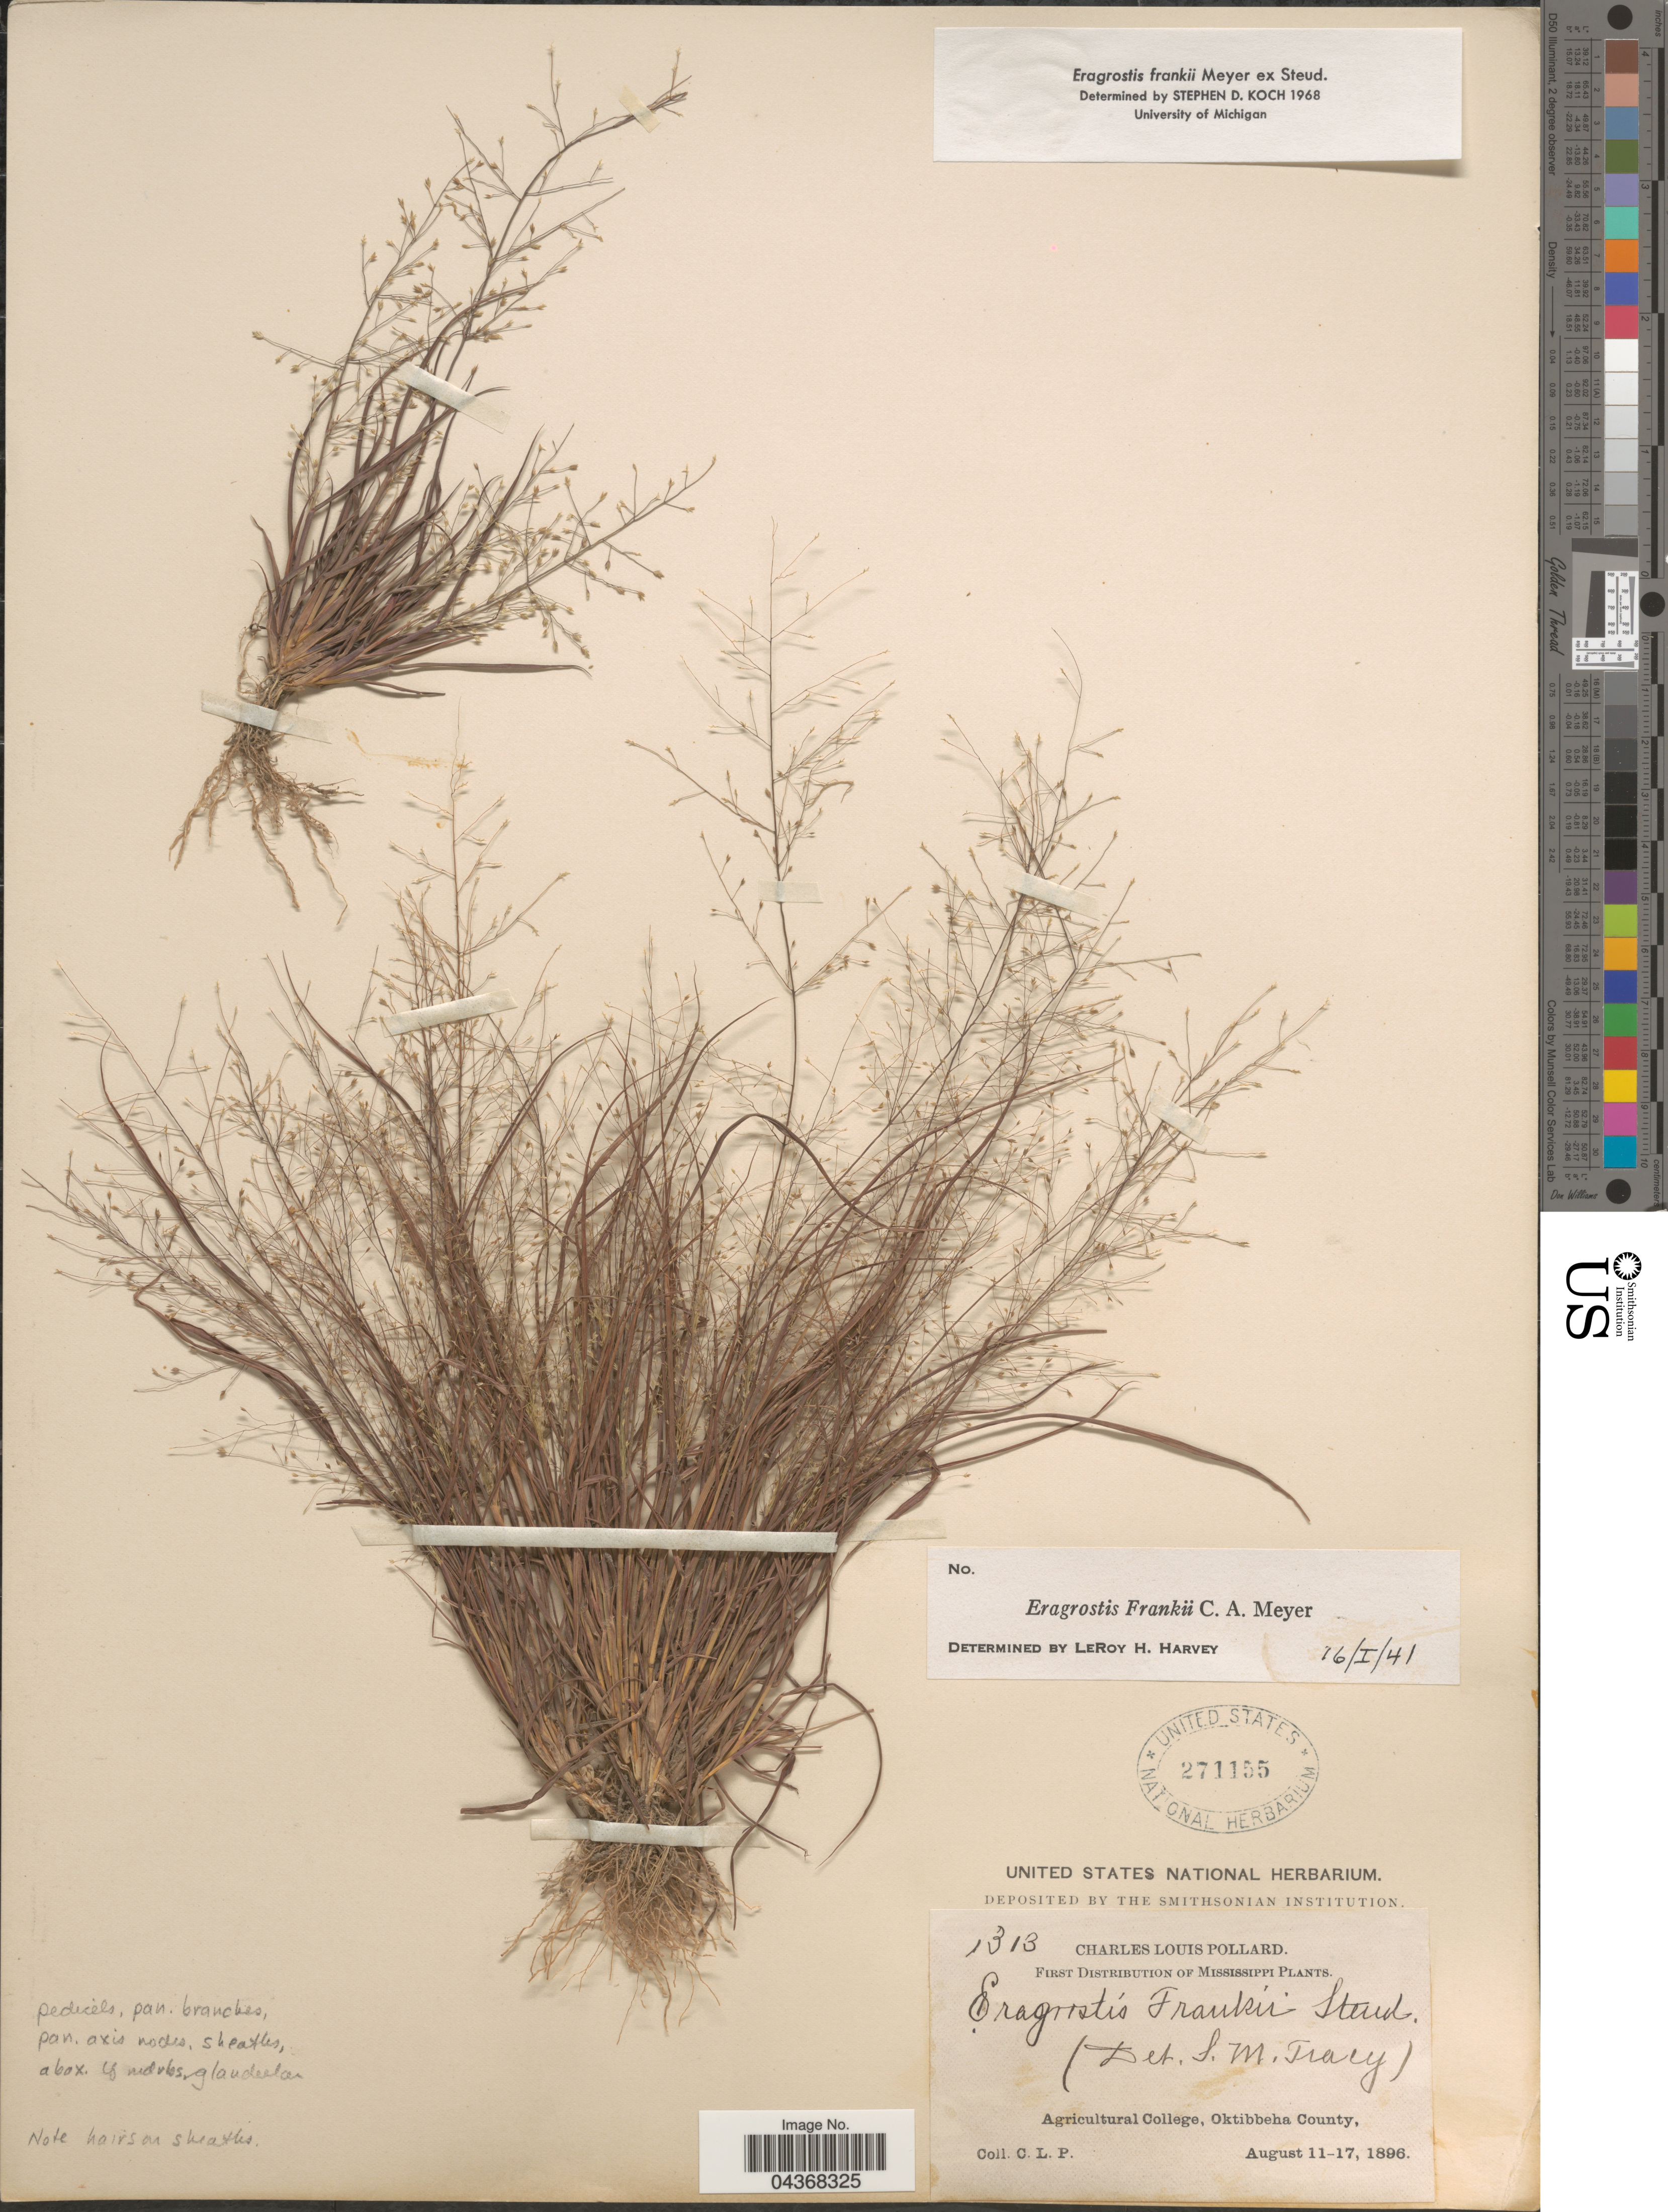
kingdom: Plantae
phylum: Tracheophyta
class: Liliopsida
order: Poales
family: Poaceae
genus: Eragrostis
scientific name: Eragrostis frankii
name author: C.A. Mey. ex Steud.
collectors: C. L. Pollard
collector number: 1313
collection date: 1896-08-11/1896-08-17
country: United States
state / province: Mississippi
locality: Agricultural College, Oktibbeha County.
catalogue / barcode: US 271155